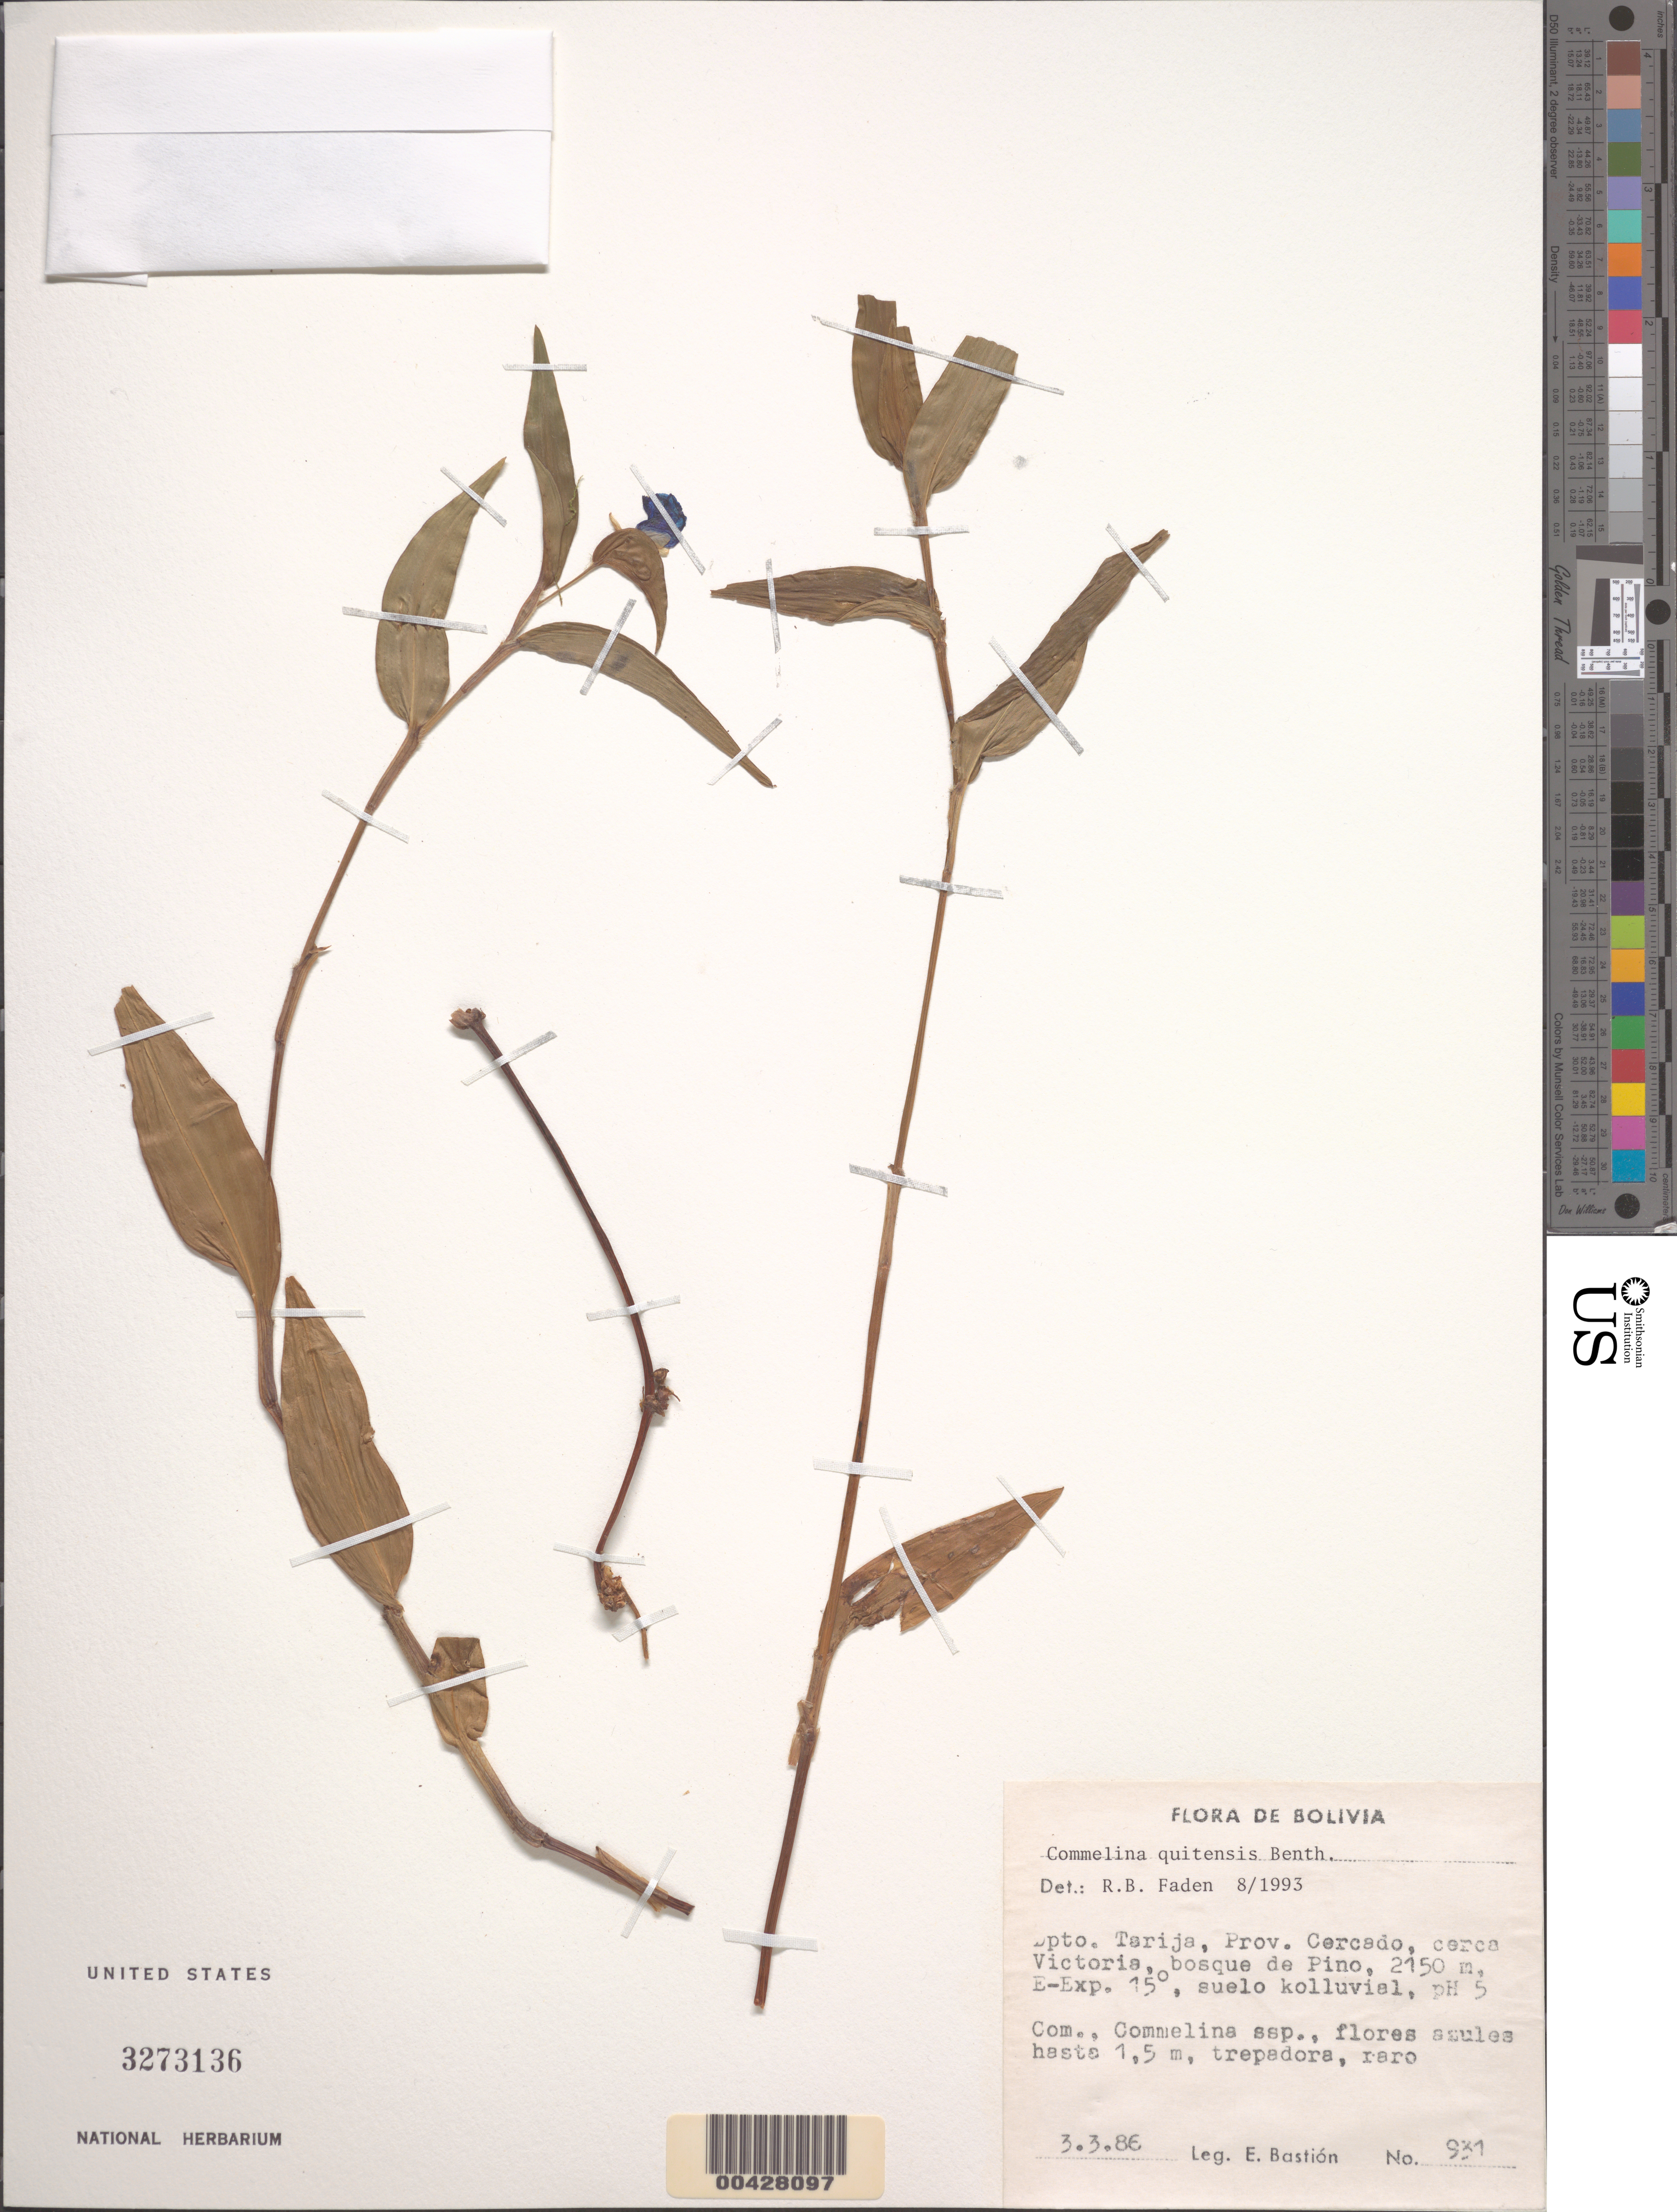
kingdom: Plantae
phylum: Tracheophyta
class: Liliopsida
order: Commelinales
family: Commelinaceae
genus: Commelina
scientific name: Commelina quitensis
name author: Benth.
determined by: Faden, Robert B., (US), Smithsonian Institution - National Museum of Natural History (UNITED STATES)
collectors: E. Bastion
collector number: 931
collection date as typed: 03 Mar 1986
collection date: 1986-03-03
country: Bolivia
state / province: Tarija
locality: Cercado, Victoria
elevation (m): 2150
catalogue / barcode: US 3273136